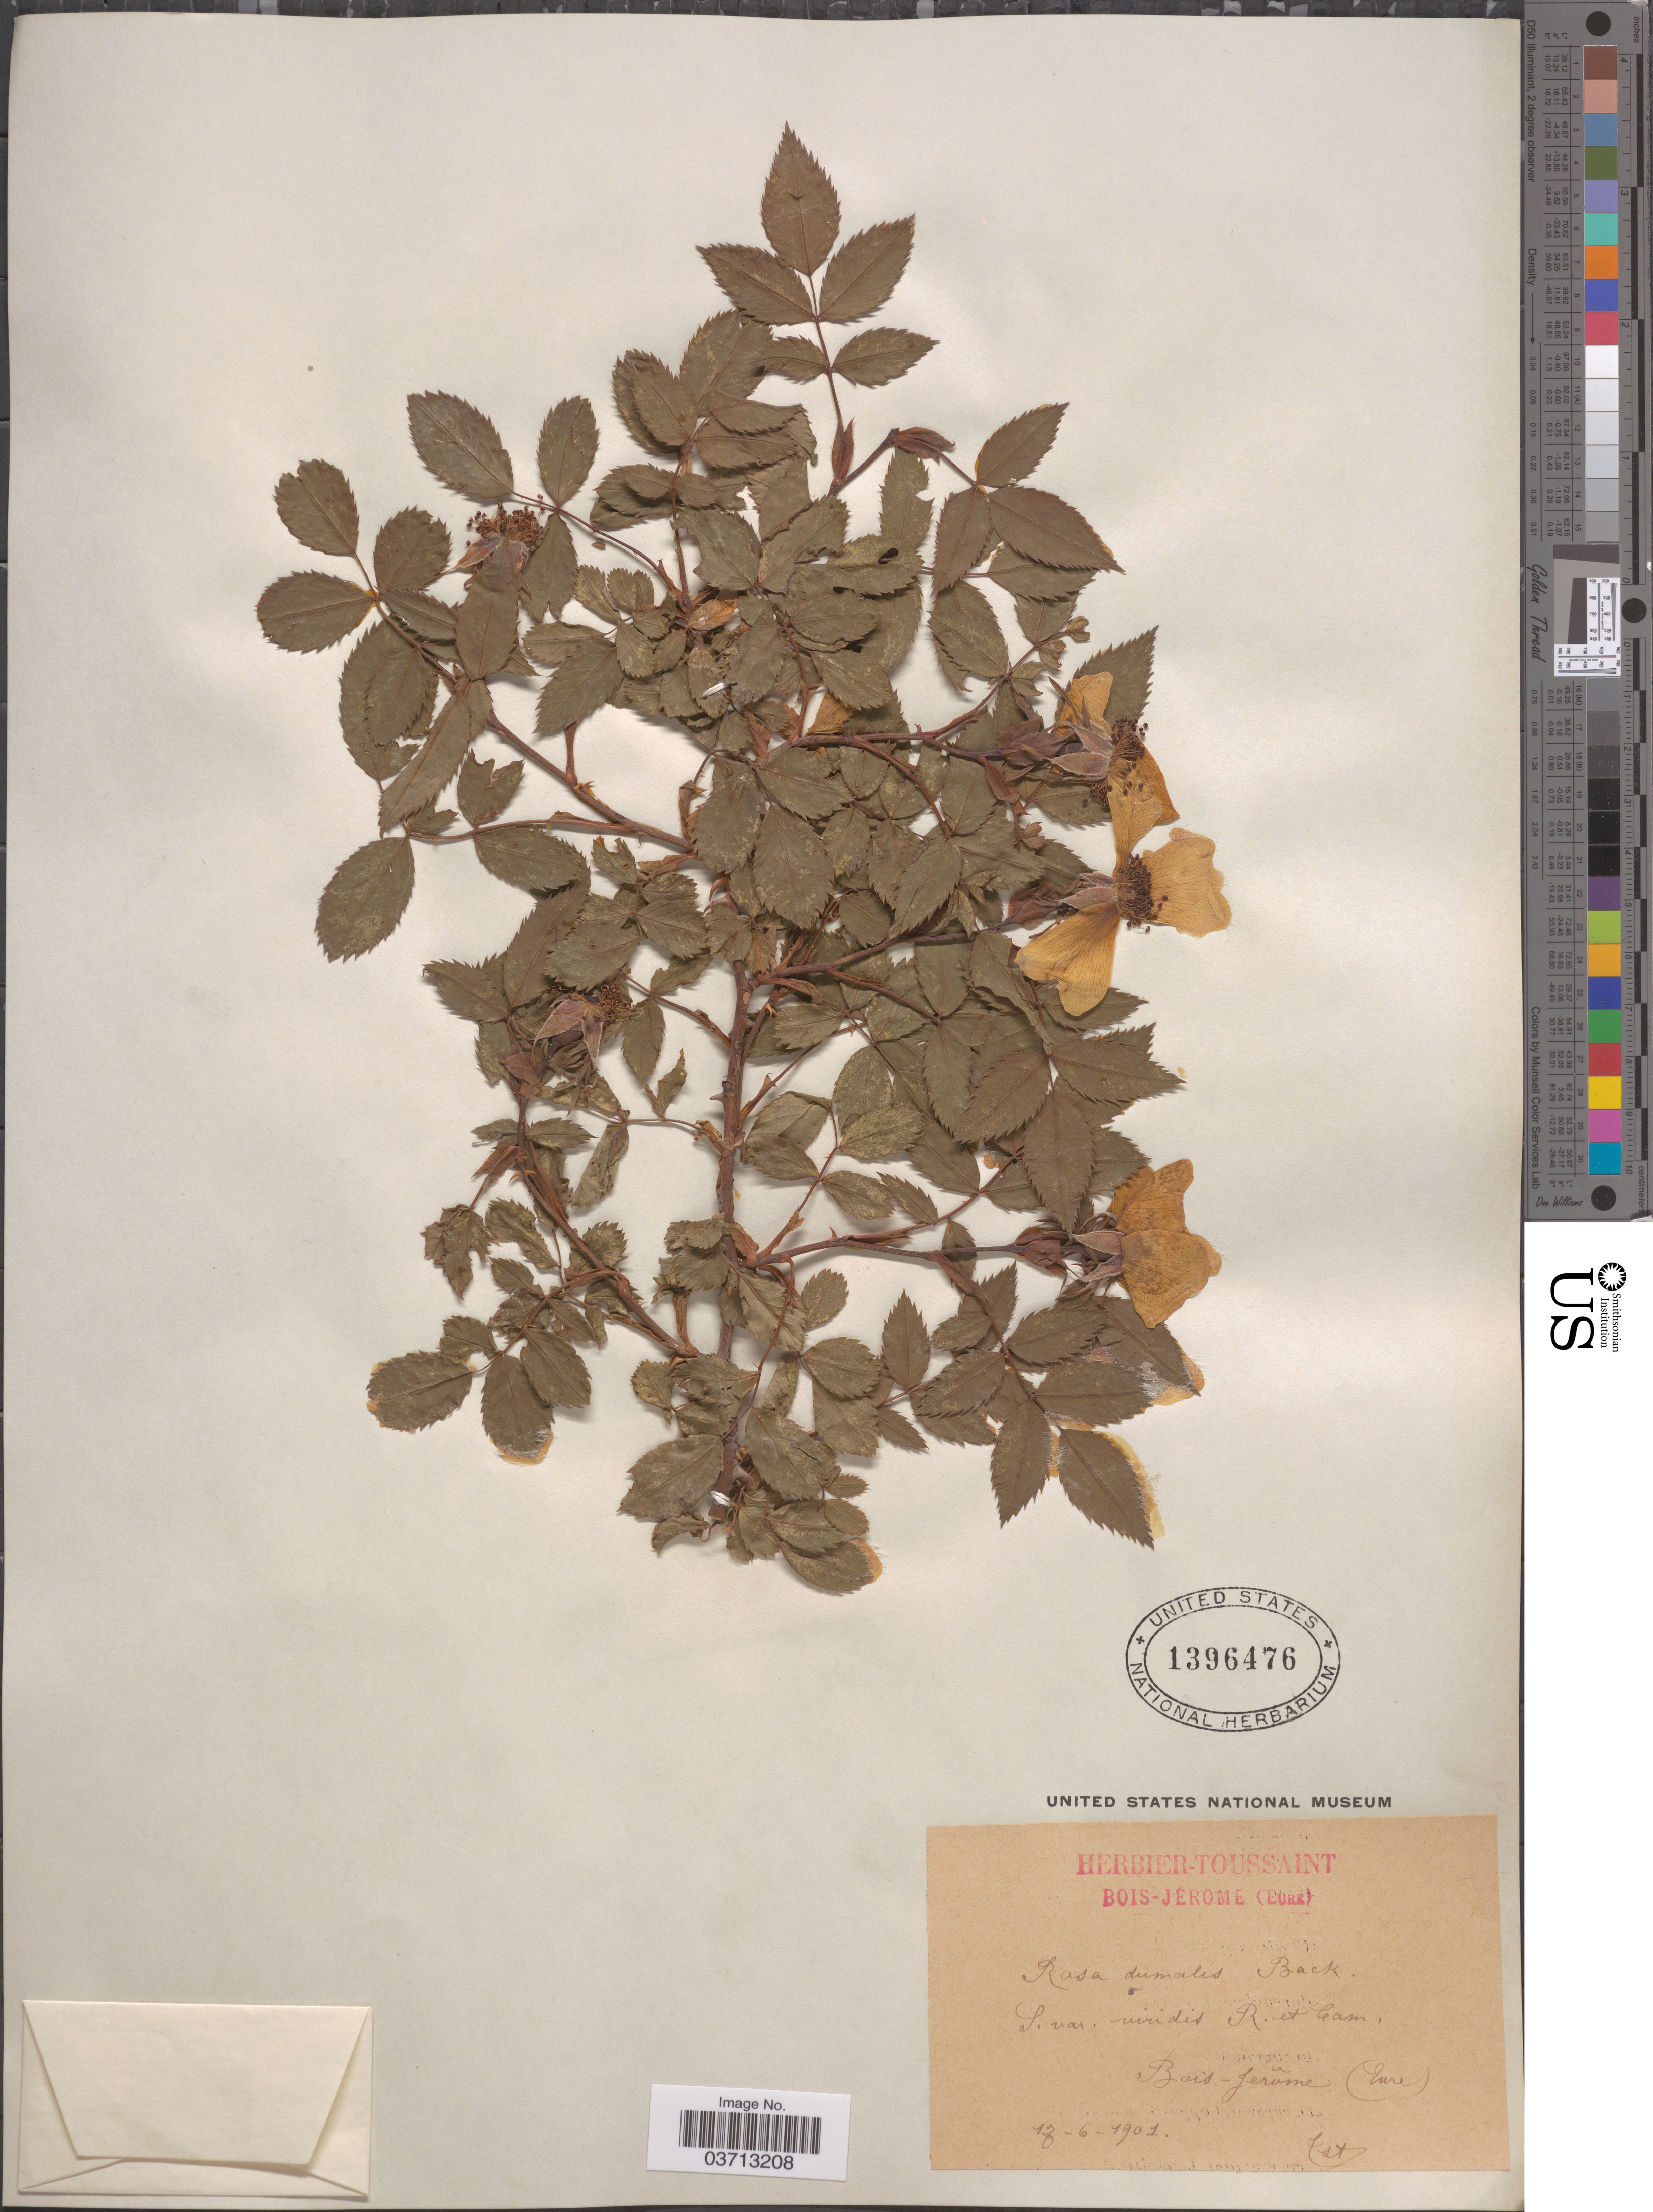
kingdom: Plantae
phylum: Tracheophyta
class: Magnoliopsida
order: Rosales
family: Rosaceae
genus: Rosa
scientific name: Rosa dumalis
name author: Bechst.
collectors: -. Toussaint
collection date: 1901-06-17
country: France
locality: Bois-Jerôme (Eure).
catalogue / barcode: US 1396476